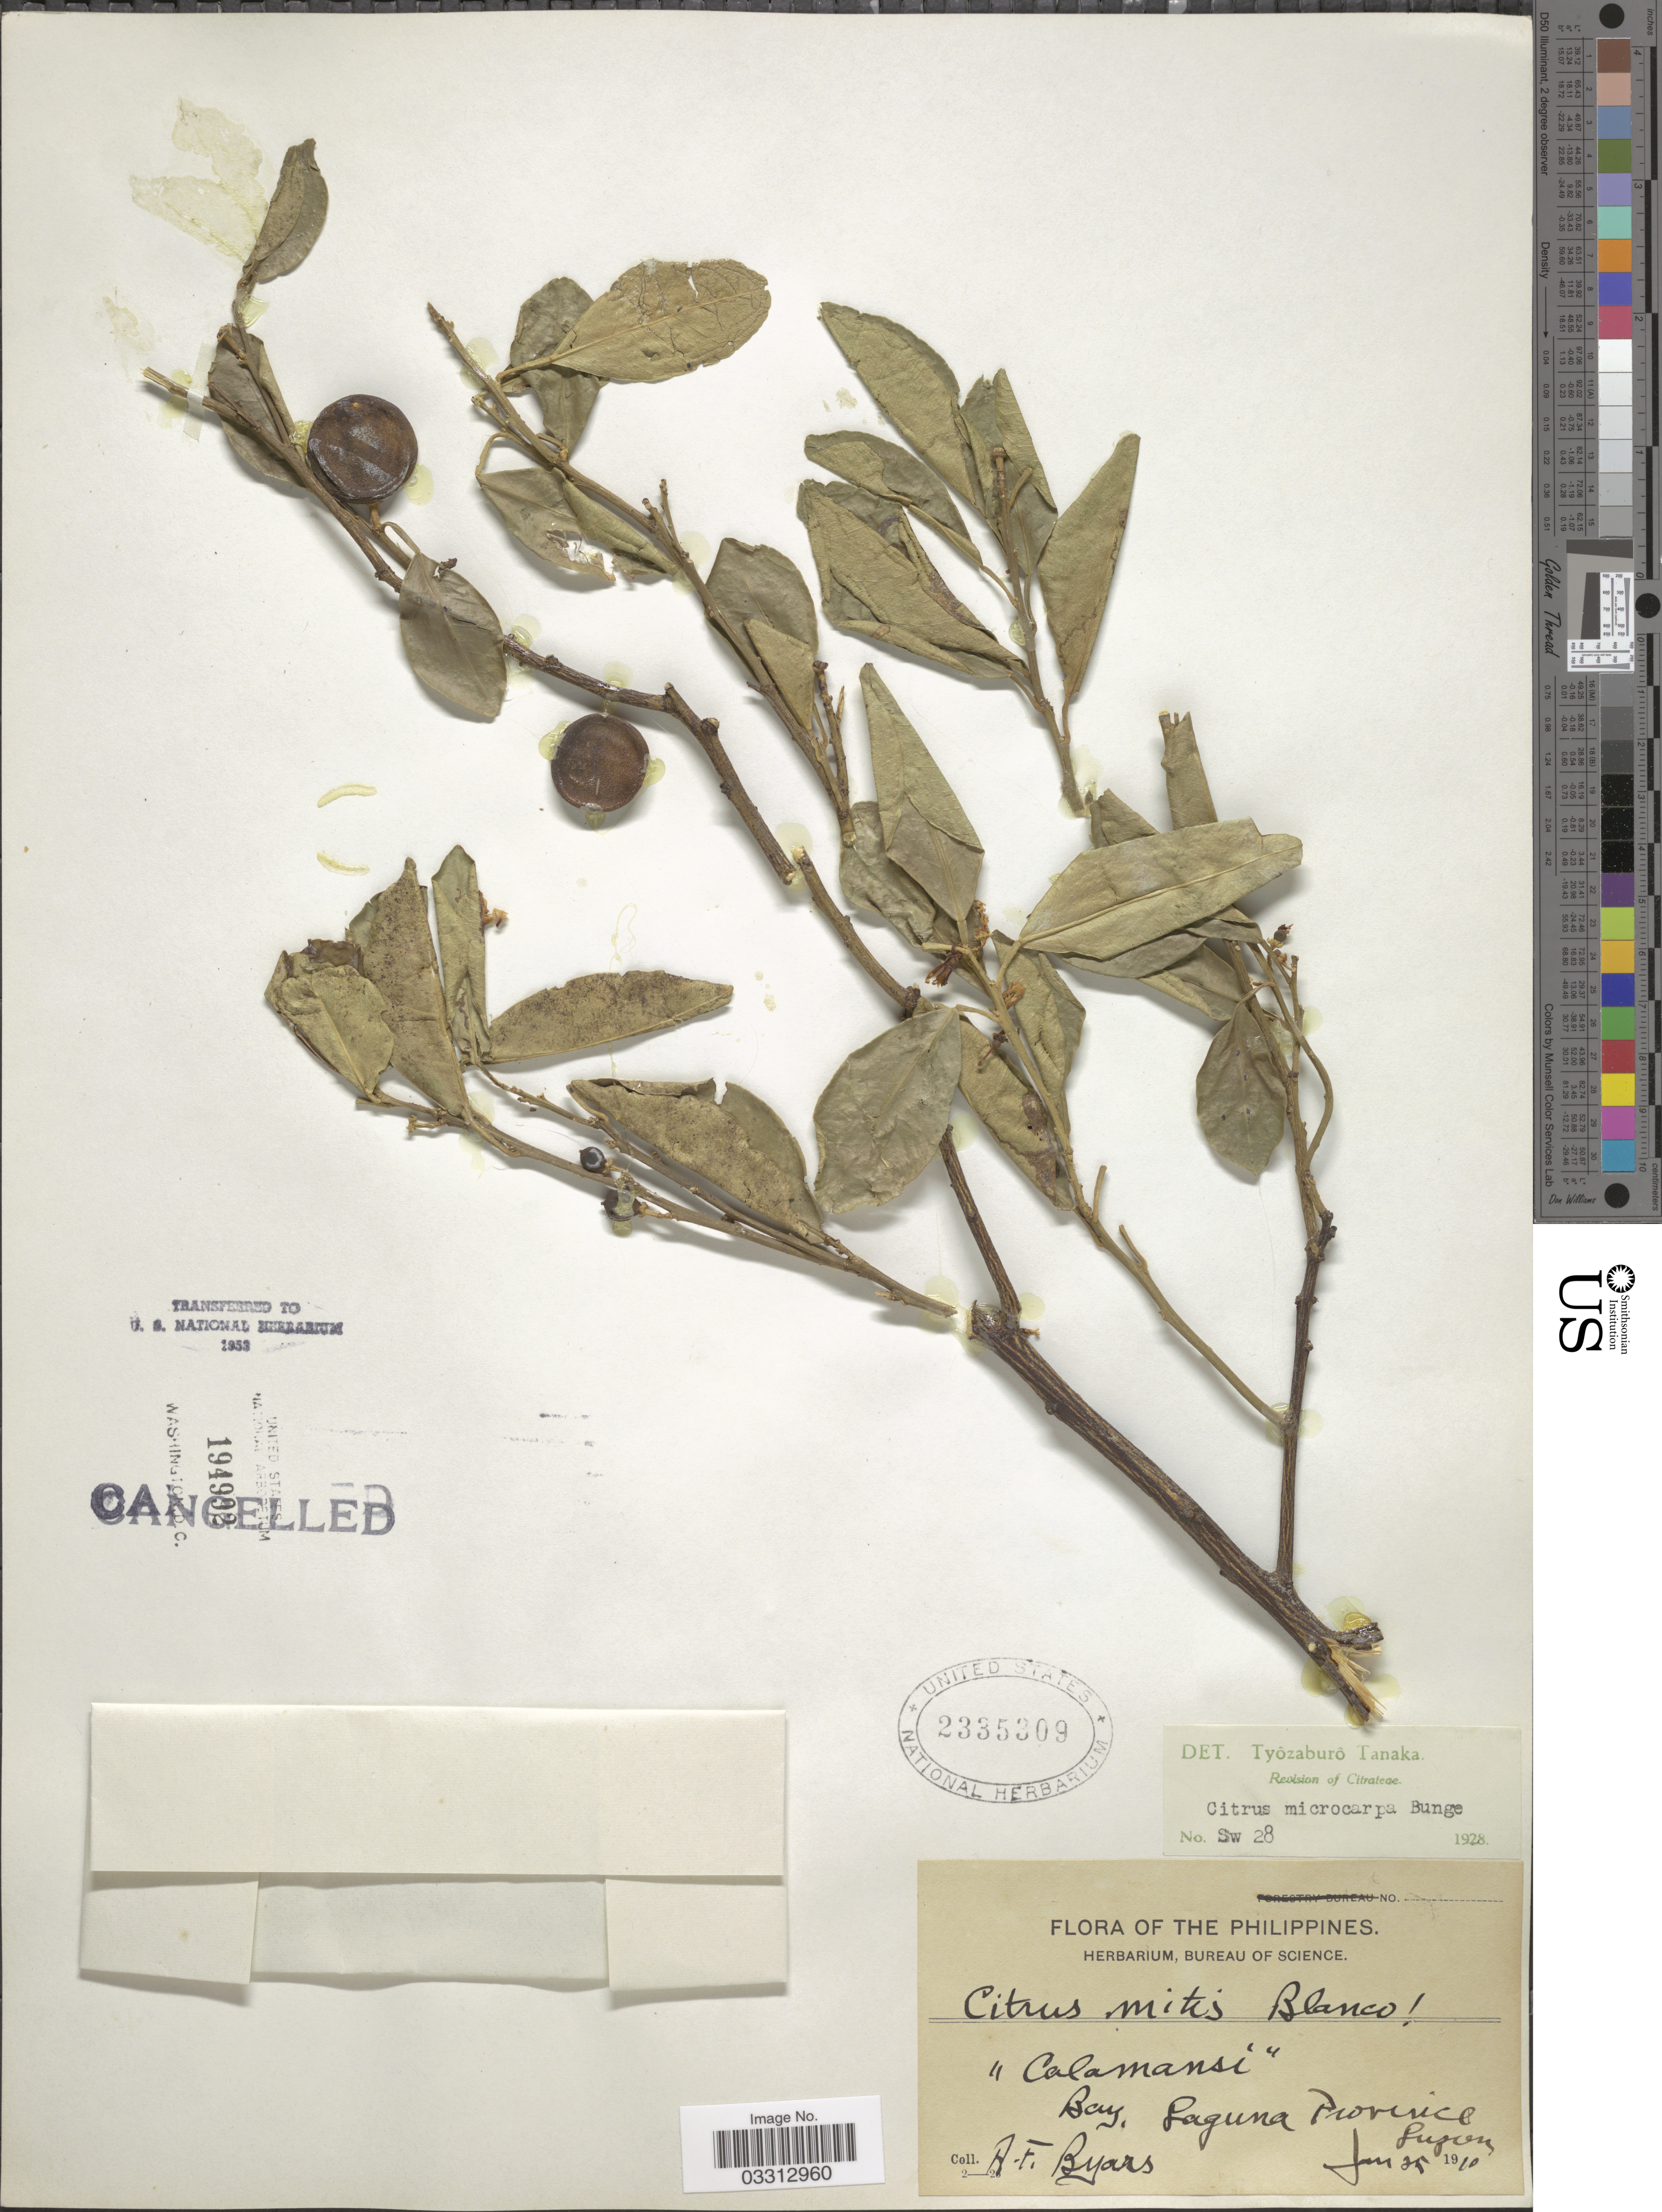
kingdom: Plantae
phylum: Tracheophyta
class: Magnoliopsida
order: Sapindales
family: Rutaceae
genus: Citrus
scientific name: Citrus x microcarpa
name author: Bunge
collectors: A. Byars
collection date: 1910-01-25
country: Philippines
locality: Calamansi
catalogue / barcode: US 2335309